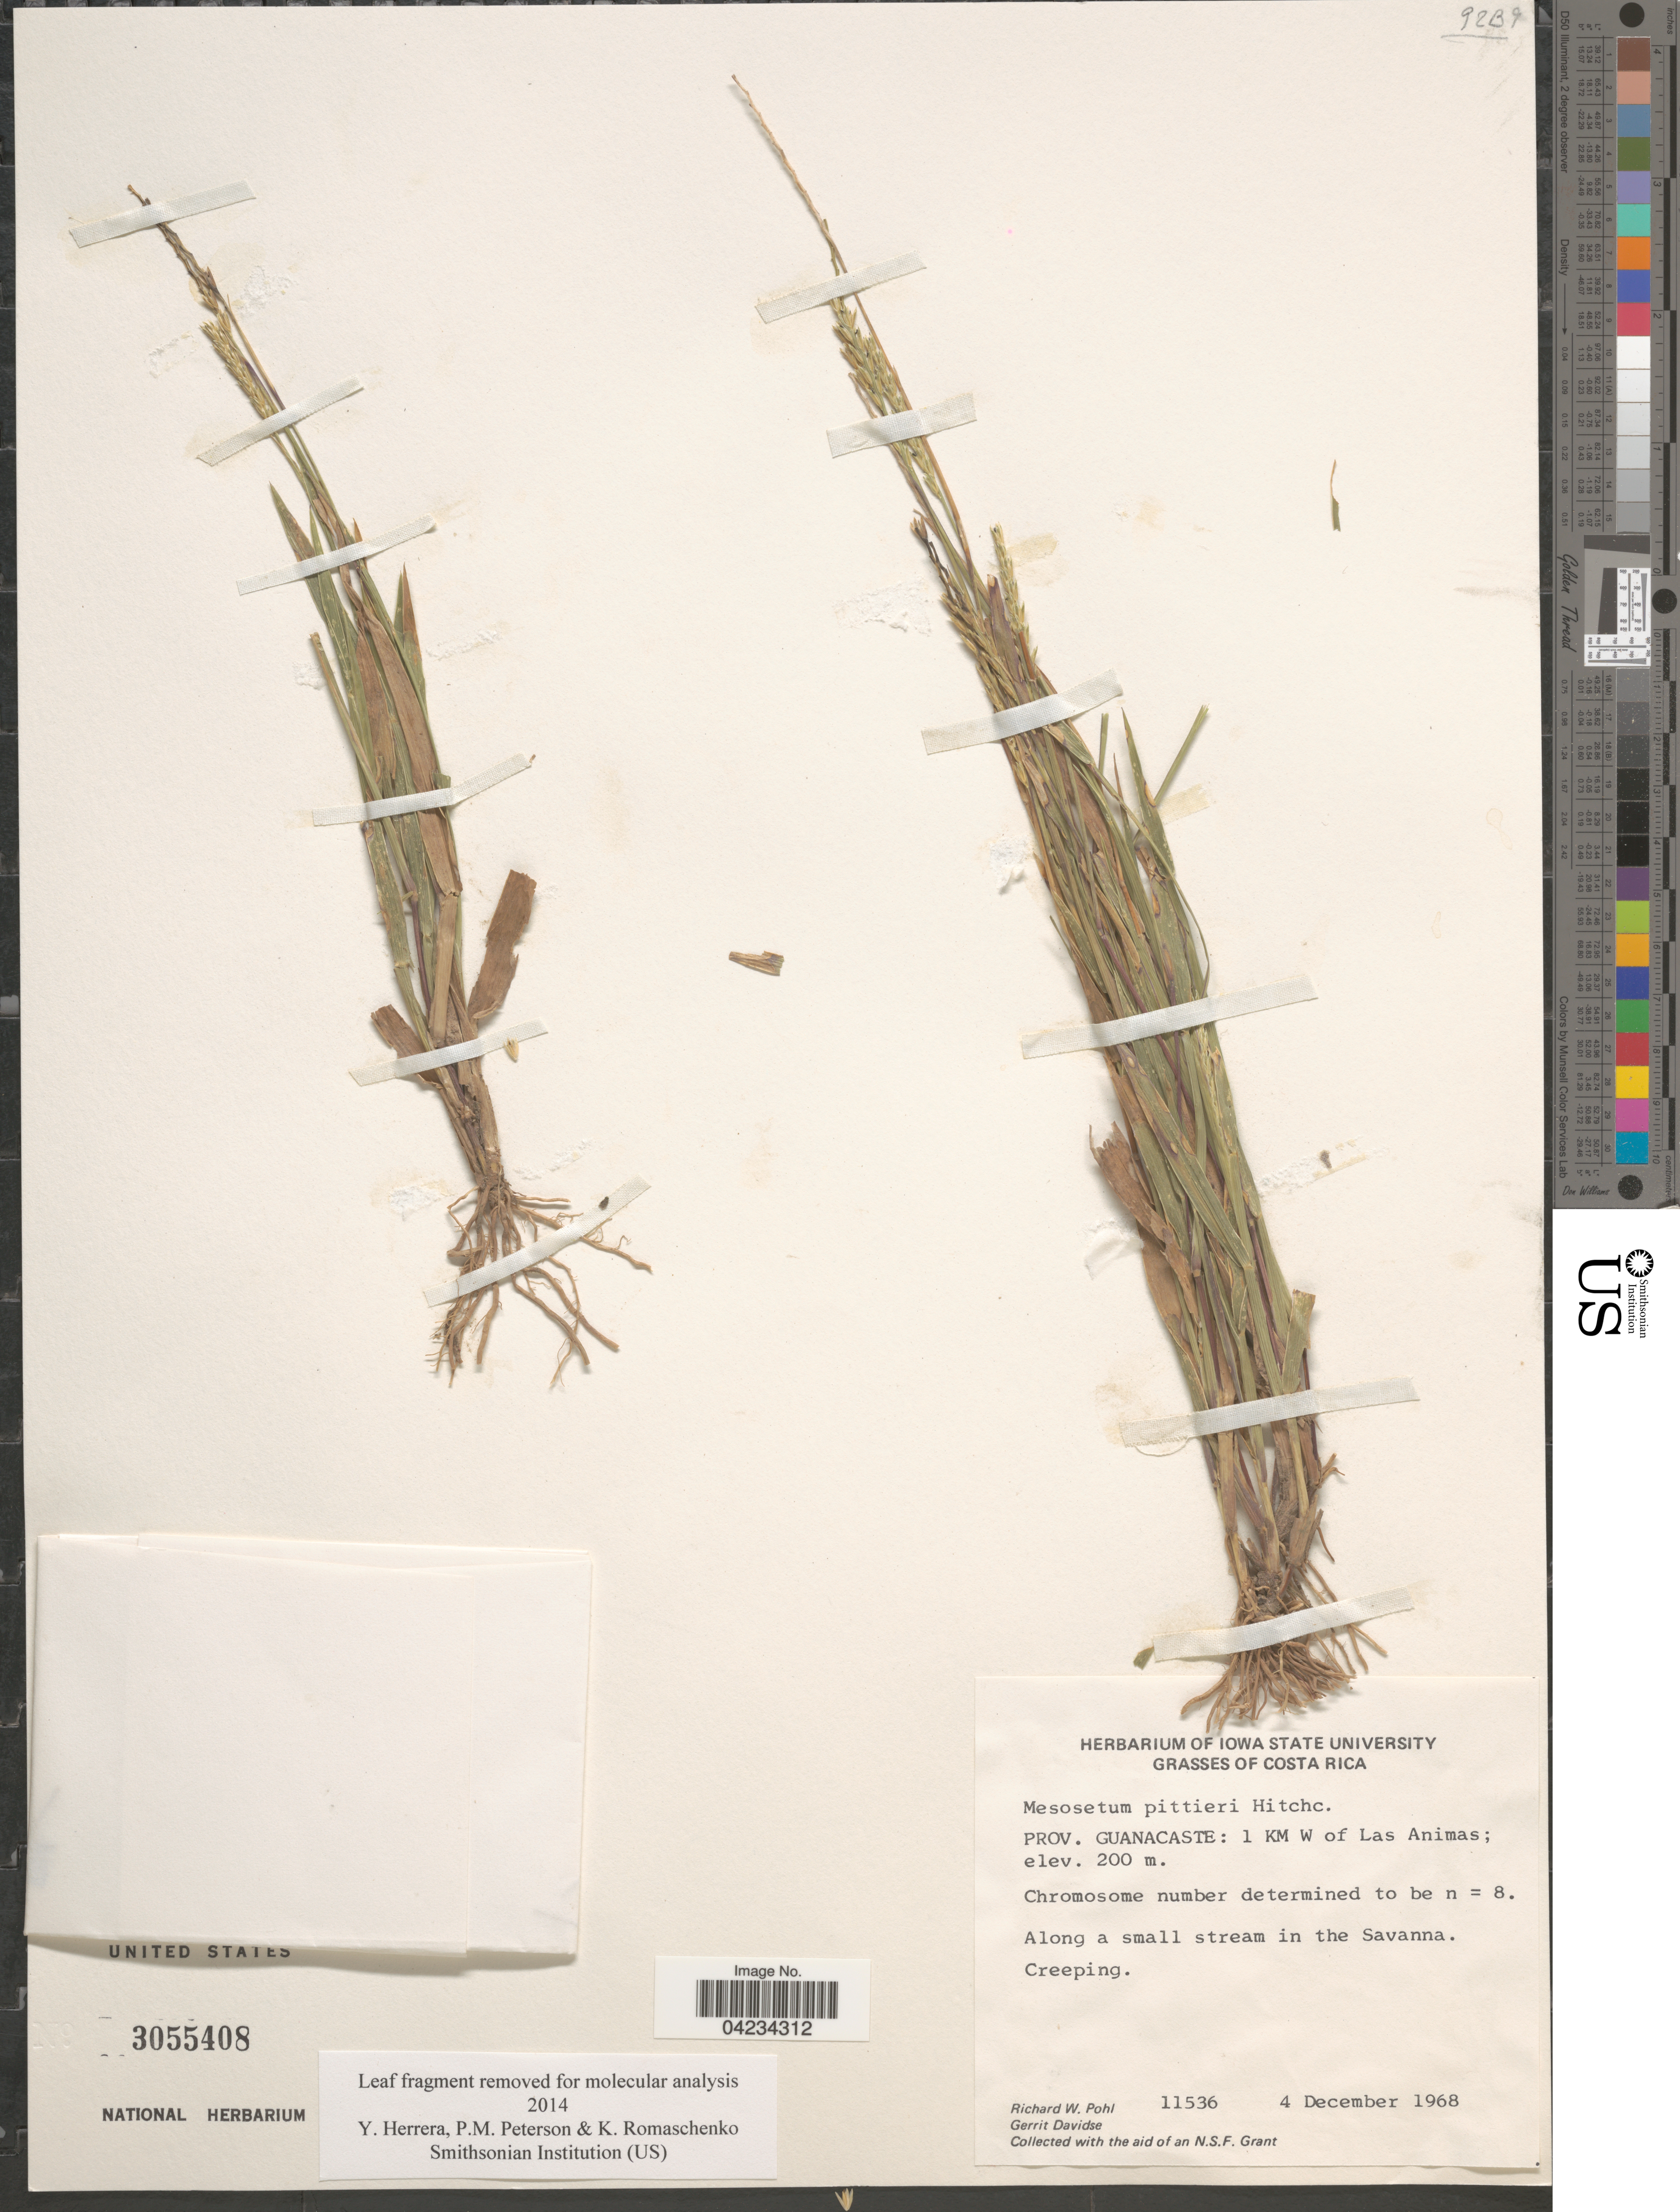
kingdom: Plantae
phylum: Tracheophyta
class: Liliopsida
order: Poales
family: Poaceae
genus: Mesosetum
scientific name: Mesosetum pittieri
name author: Hitchc.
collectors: R. W. Pohl & G. Davidse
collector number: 11536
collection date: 1968-12-04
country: Costa Rica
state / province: Guanacaste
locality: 1 KM W of Las Animas.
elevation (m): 200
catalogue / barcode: US 3055408